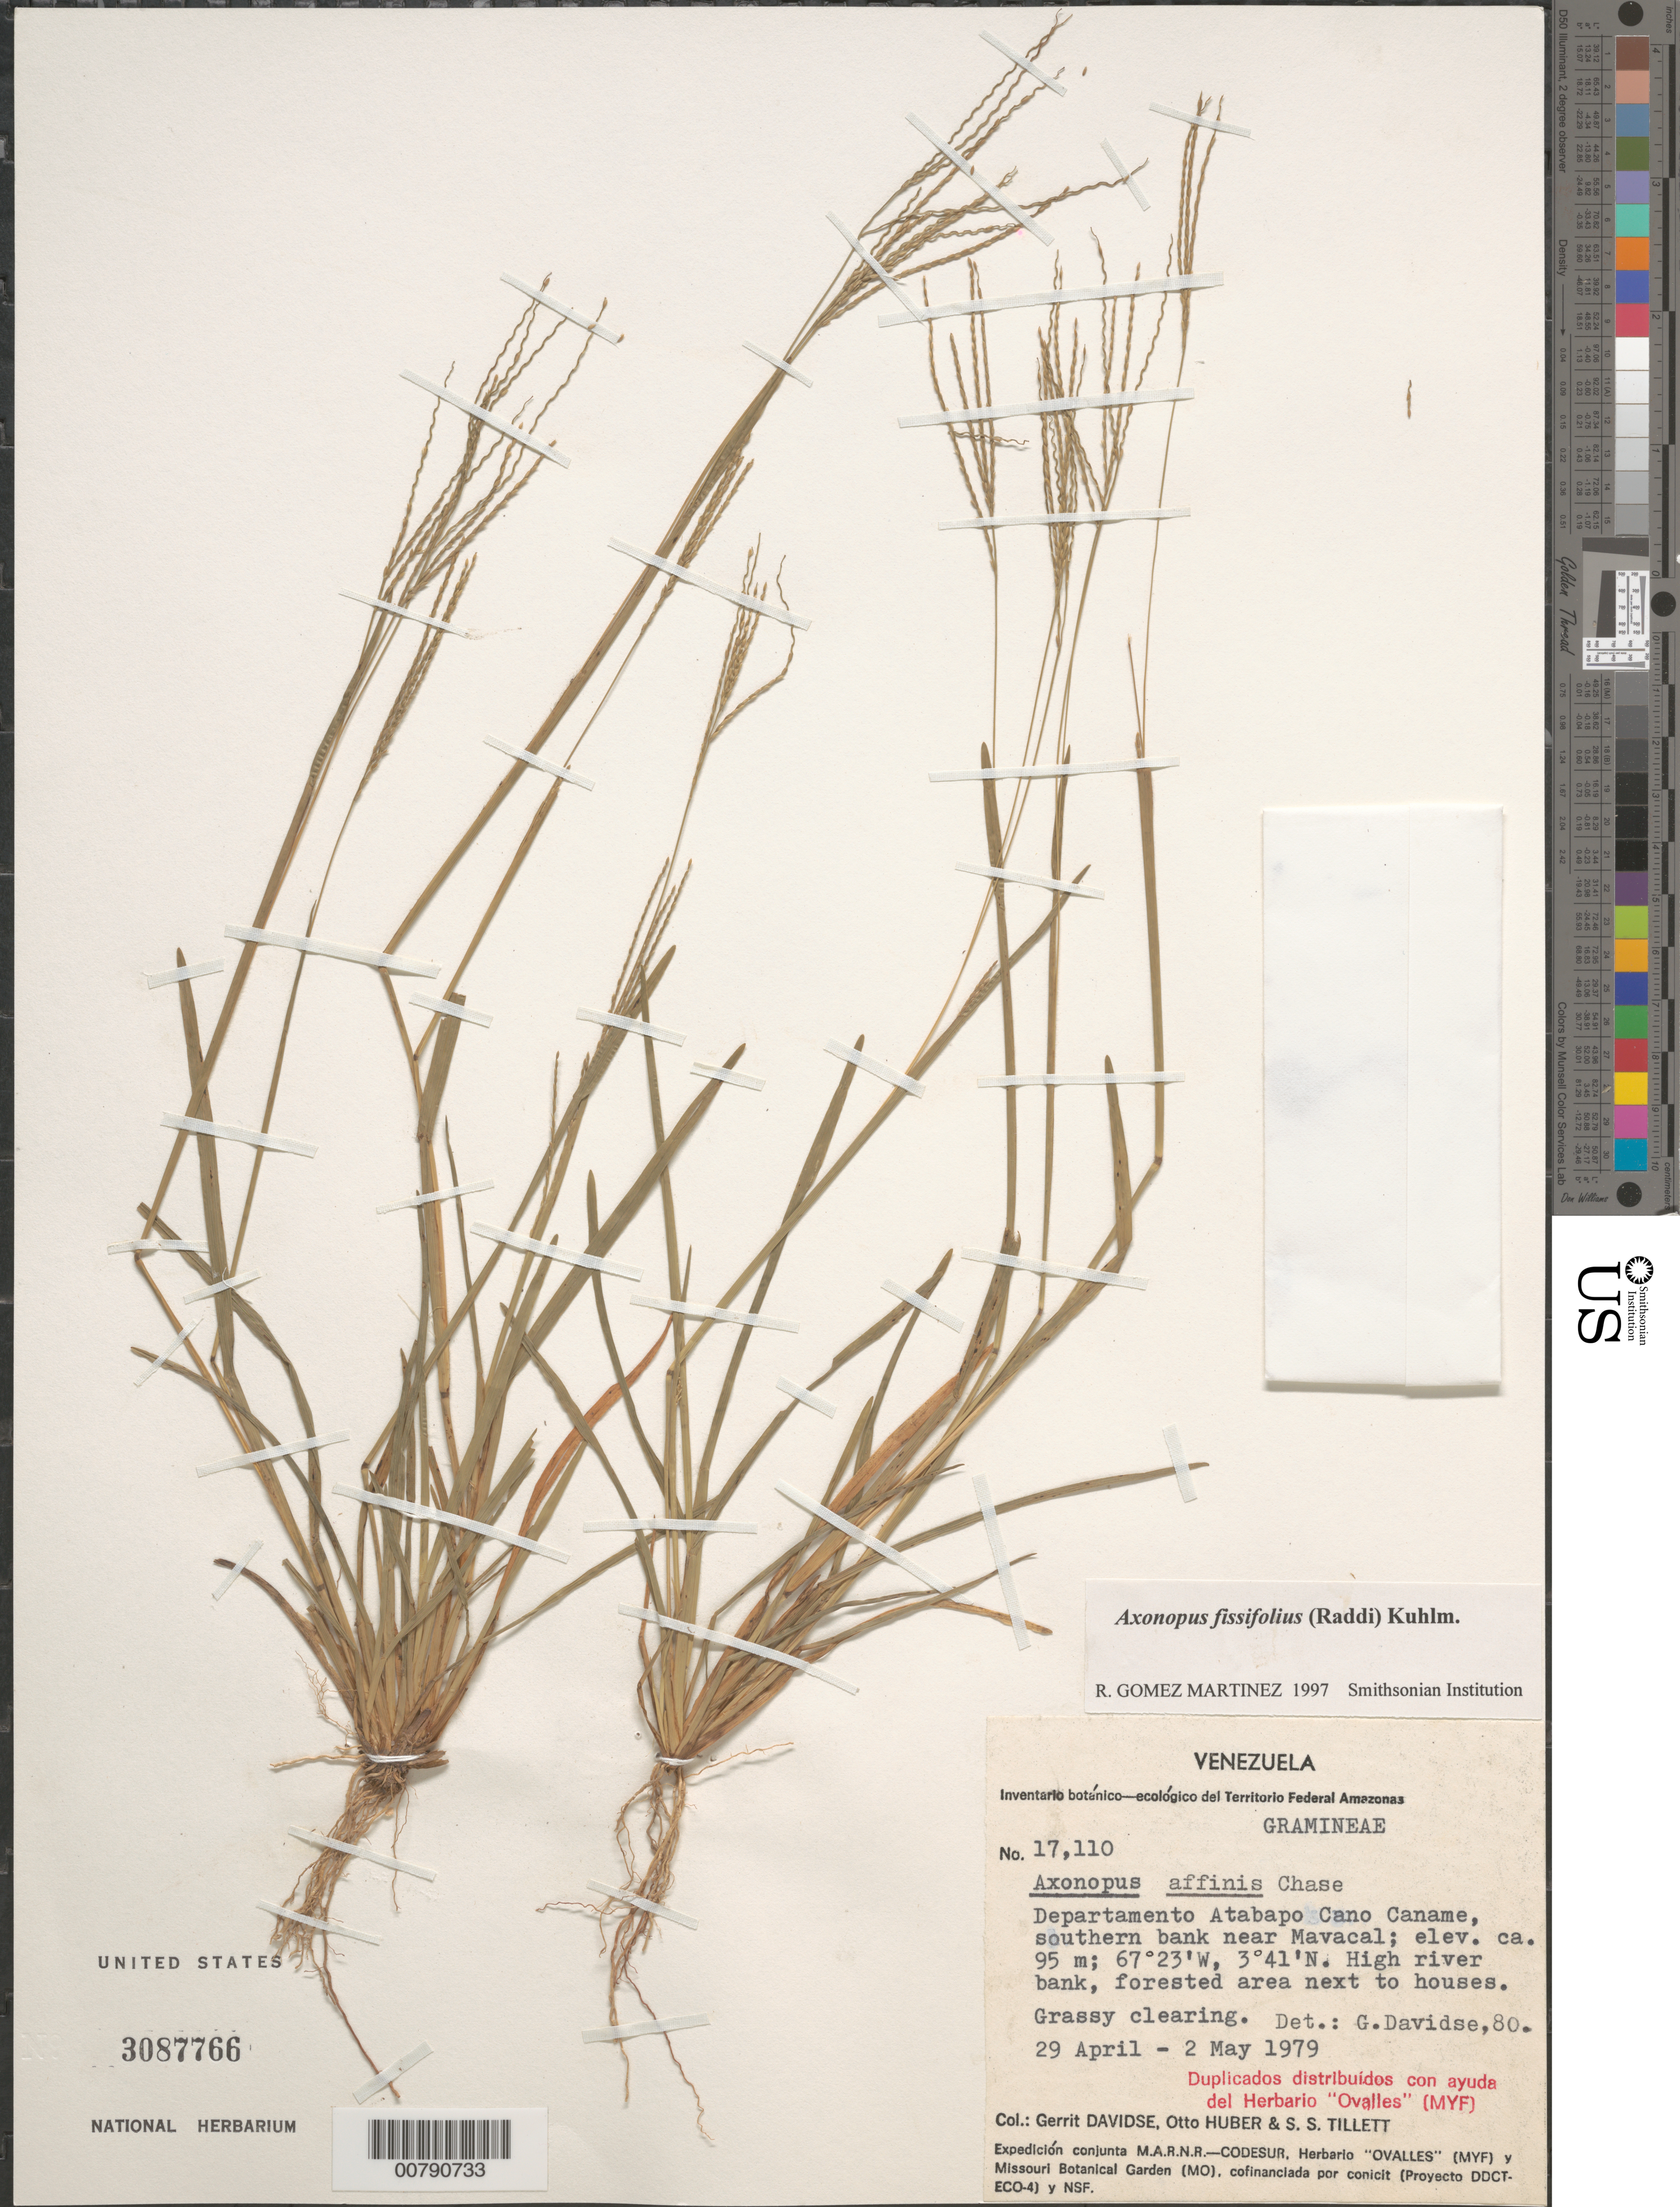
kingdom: Plantae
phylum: Tracheophyta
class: Liliopsida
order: Poales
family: Poaceae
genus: Axonopus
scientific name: Axonopus fissifolius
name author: (Raddi) Kuhlm.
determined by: Gomez Martinez, R.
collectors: G. Davidse, O. Huber & S. S. Tillett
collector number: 17110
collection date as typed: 29-Apr-79 to 2-May-79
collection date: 1979-04-29/1979-05-02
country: Venezuela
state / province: Amazonas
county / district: Atabapo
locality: Caño Caname, Macaval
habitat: High river bank, forested area next to houses. Grassy clearing.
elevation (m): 95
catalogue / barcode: US 3087766